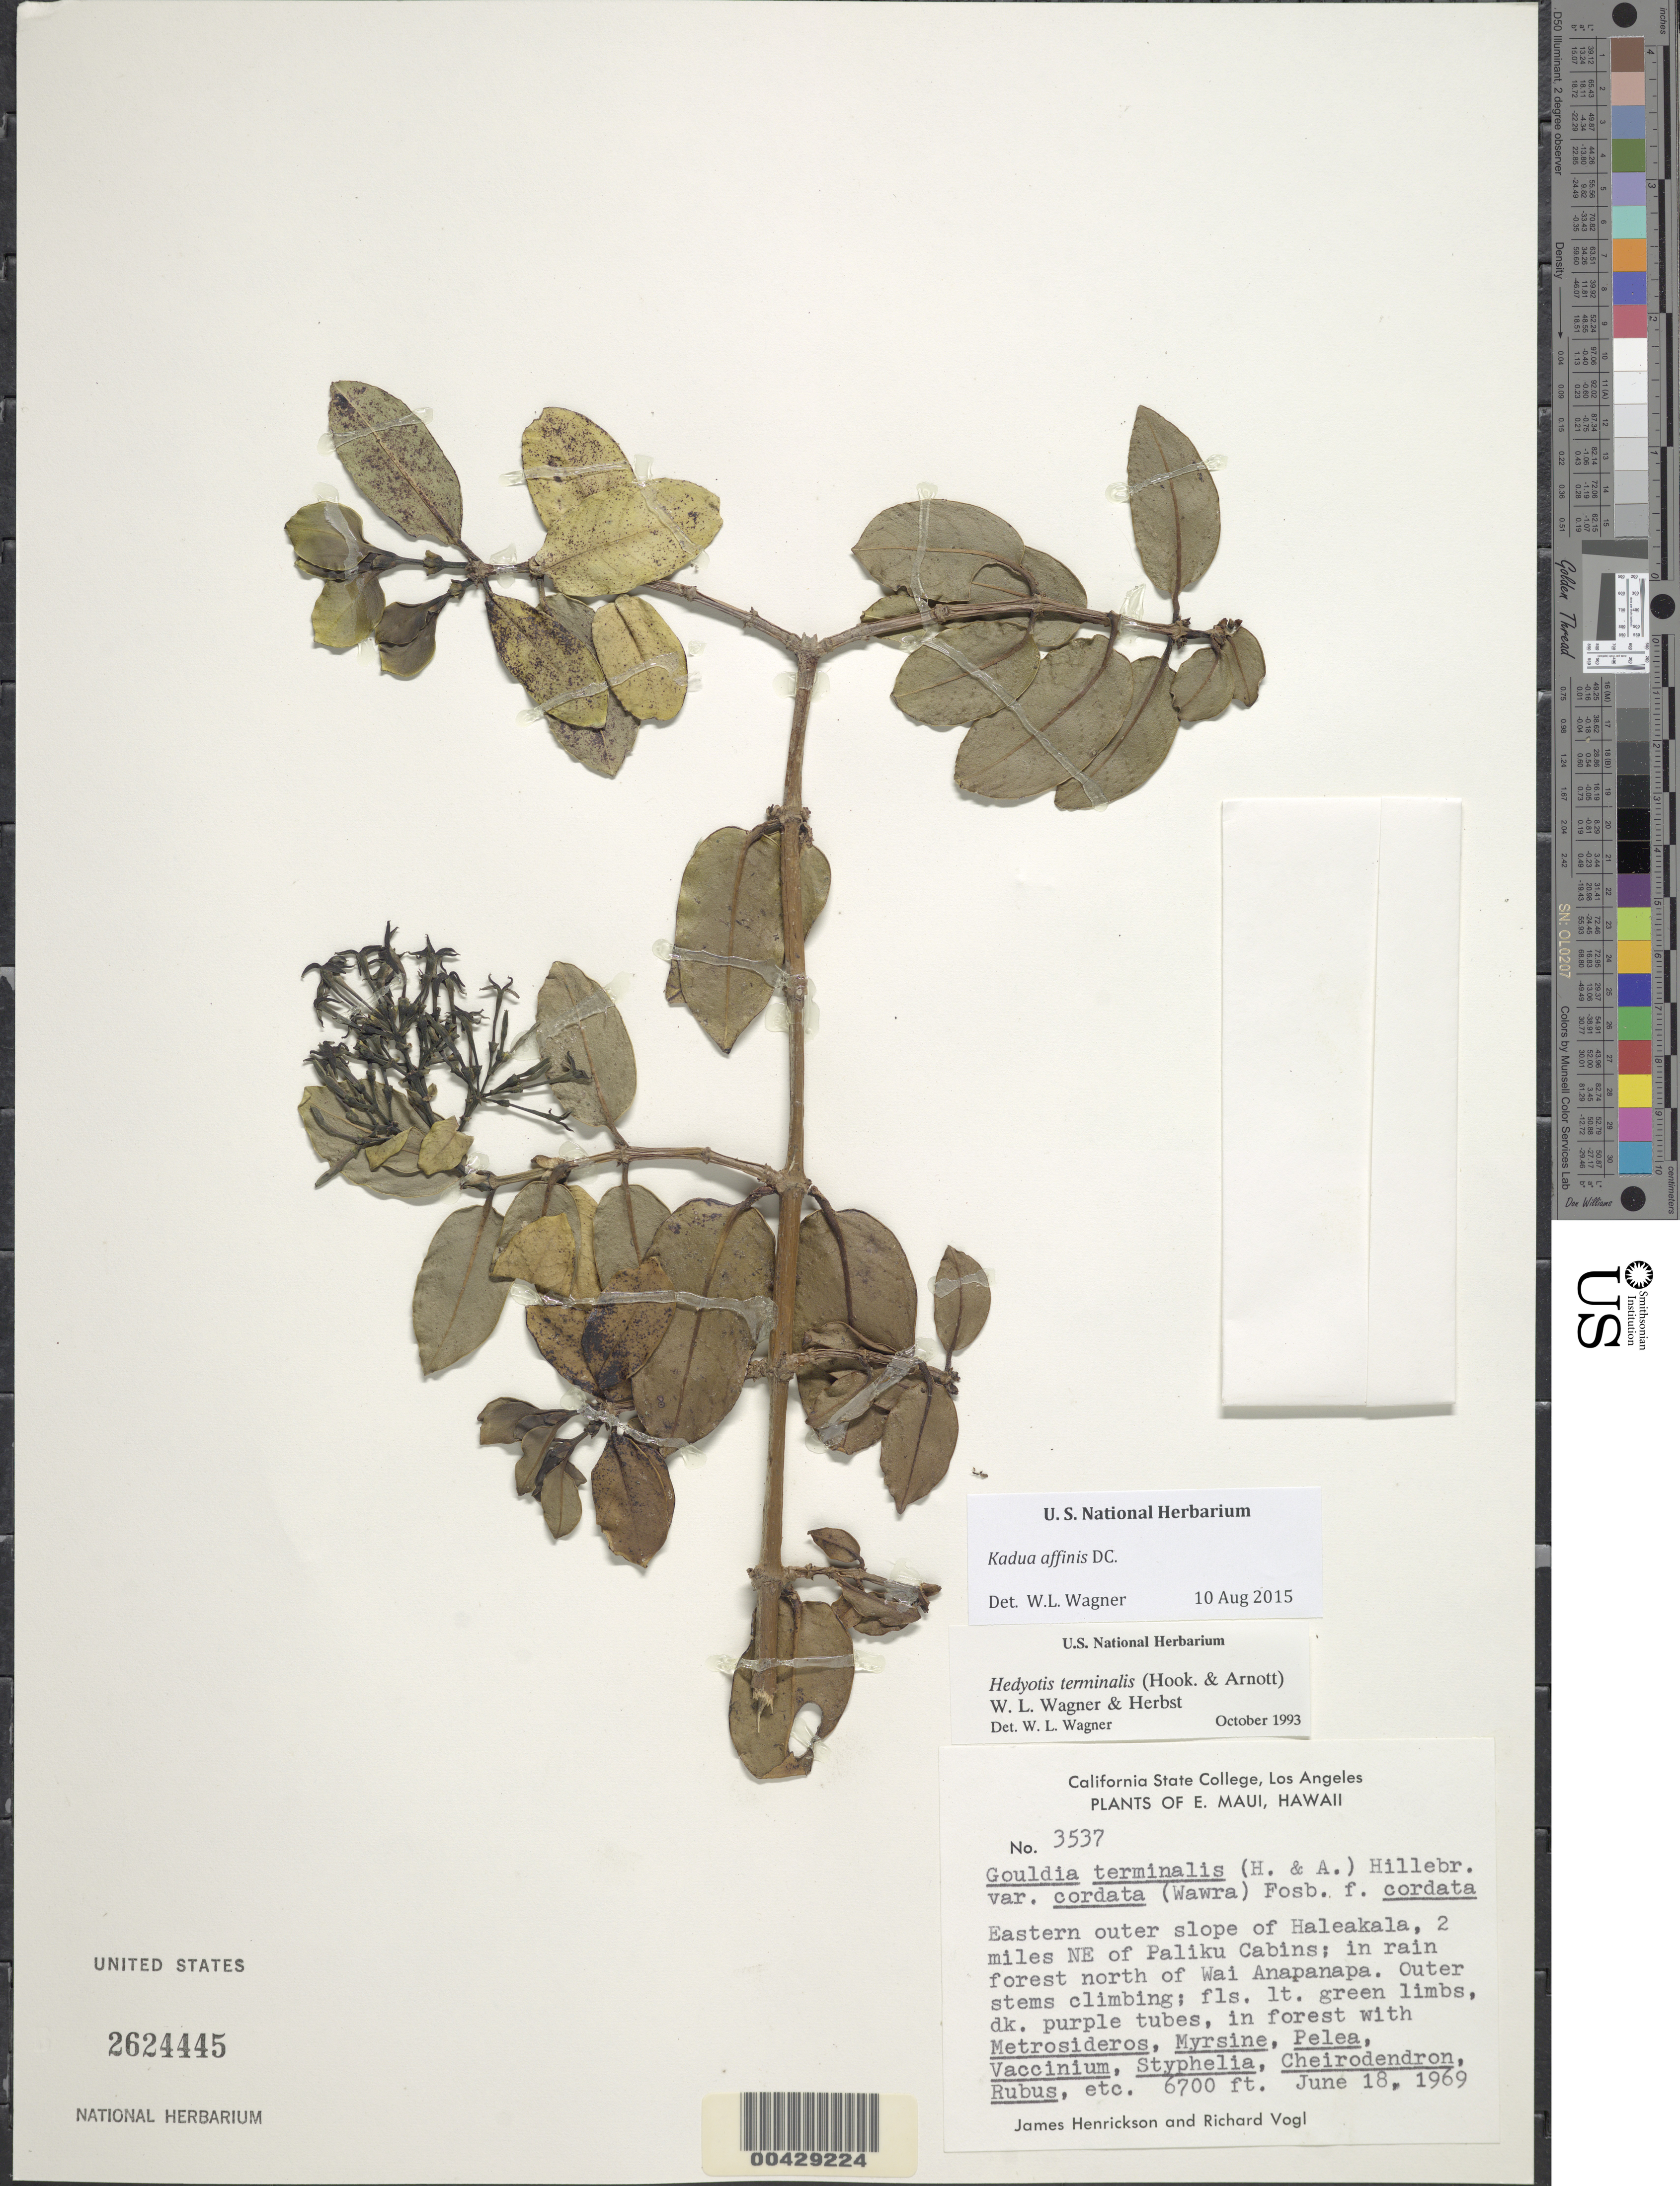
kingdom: Plantae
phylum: Tracheophyta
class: Magnoliopsida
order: Gentianales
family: Rubiaceae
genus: Kadua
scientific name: Kadua affinis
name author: DC.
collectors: J. S. Henrickson & R. Vogl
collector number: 3537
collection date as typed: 18 Jun 1969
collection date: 1969-06-18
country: United States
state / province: Hawaii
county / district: Maui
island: Maui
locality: Eastern outer slope of Haleakala, 2 mi NE of Paliku Cabins, in rain forest N of Wai Anapanapa, Eastern Maui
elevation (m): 2042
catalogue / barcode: US 2624445